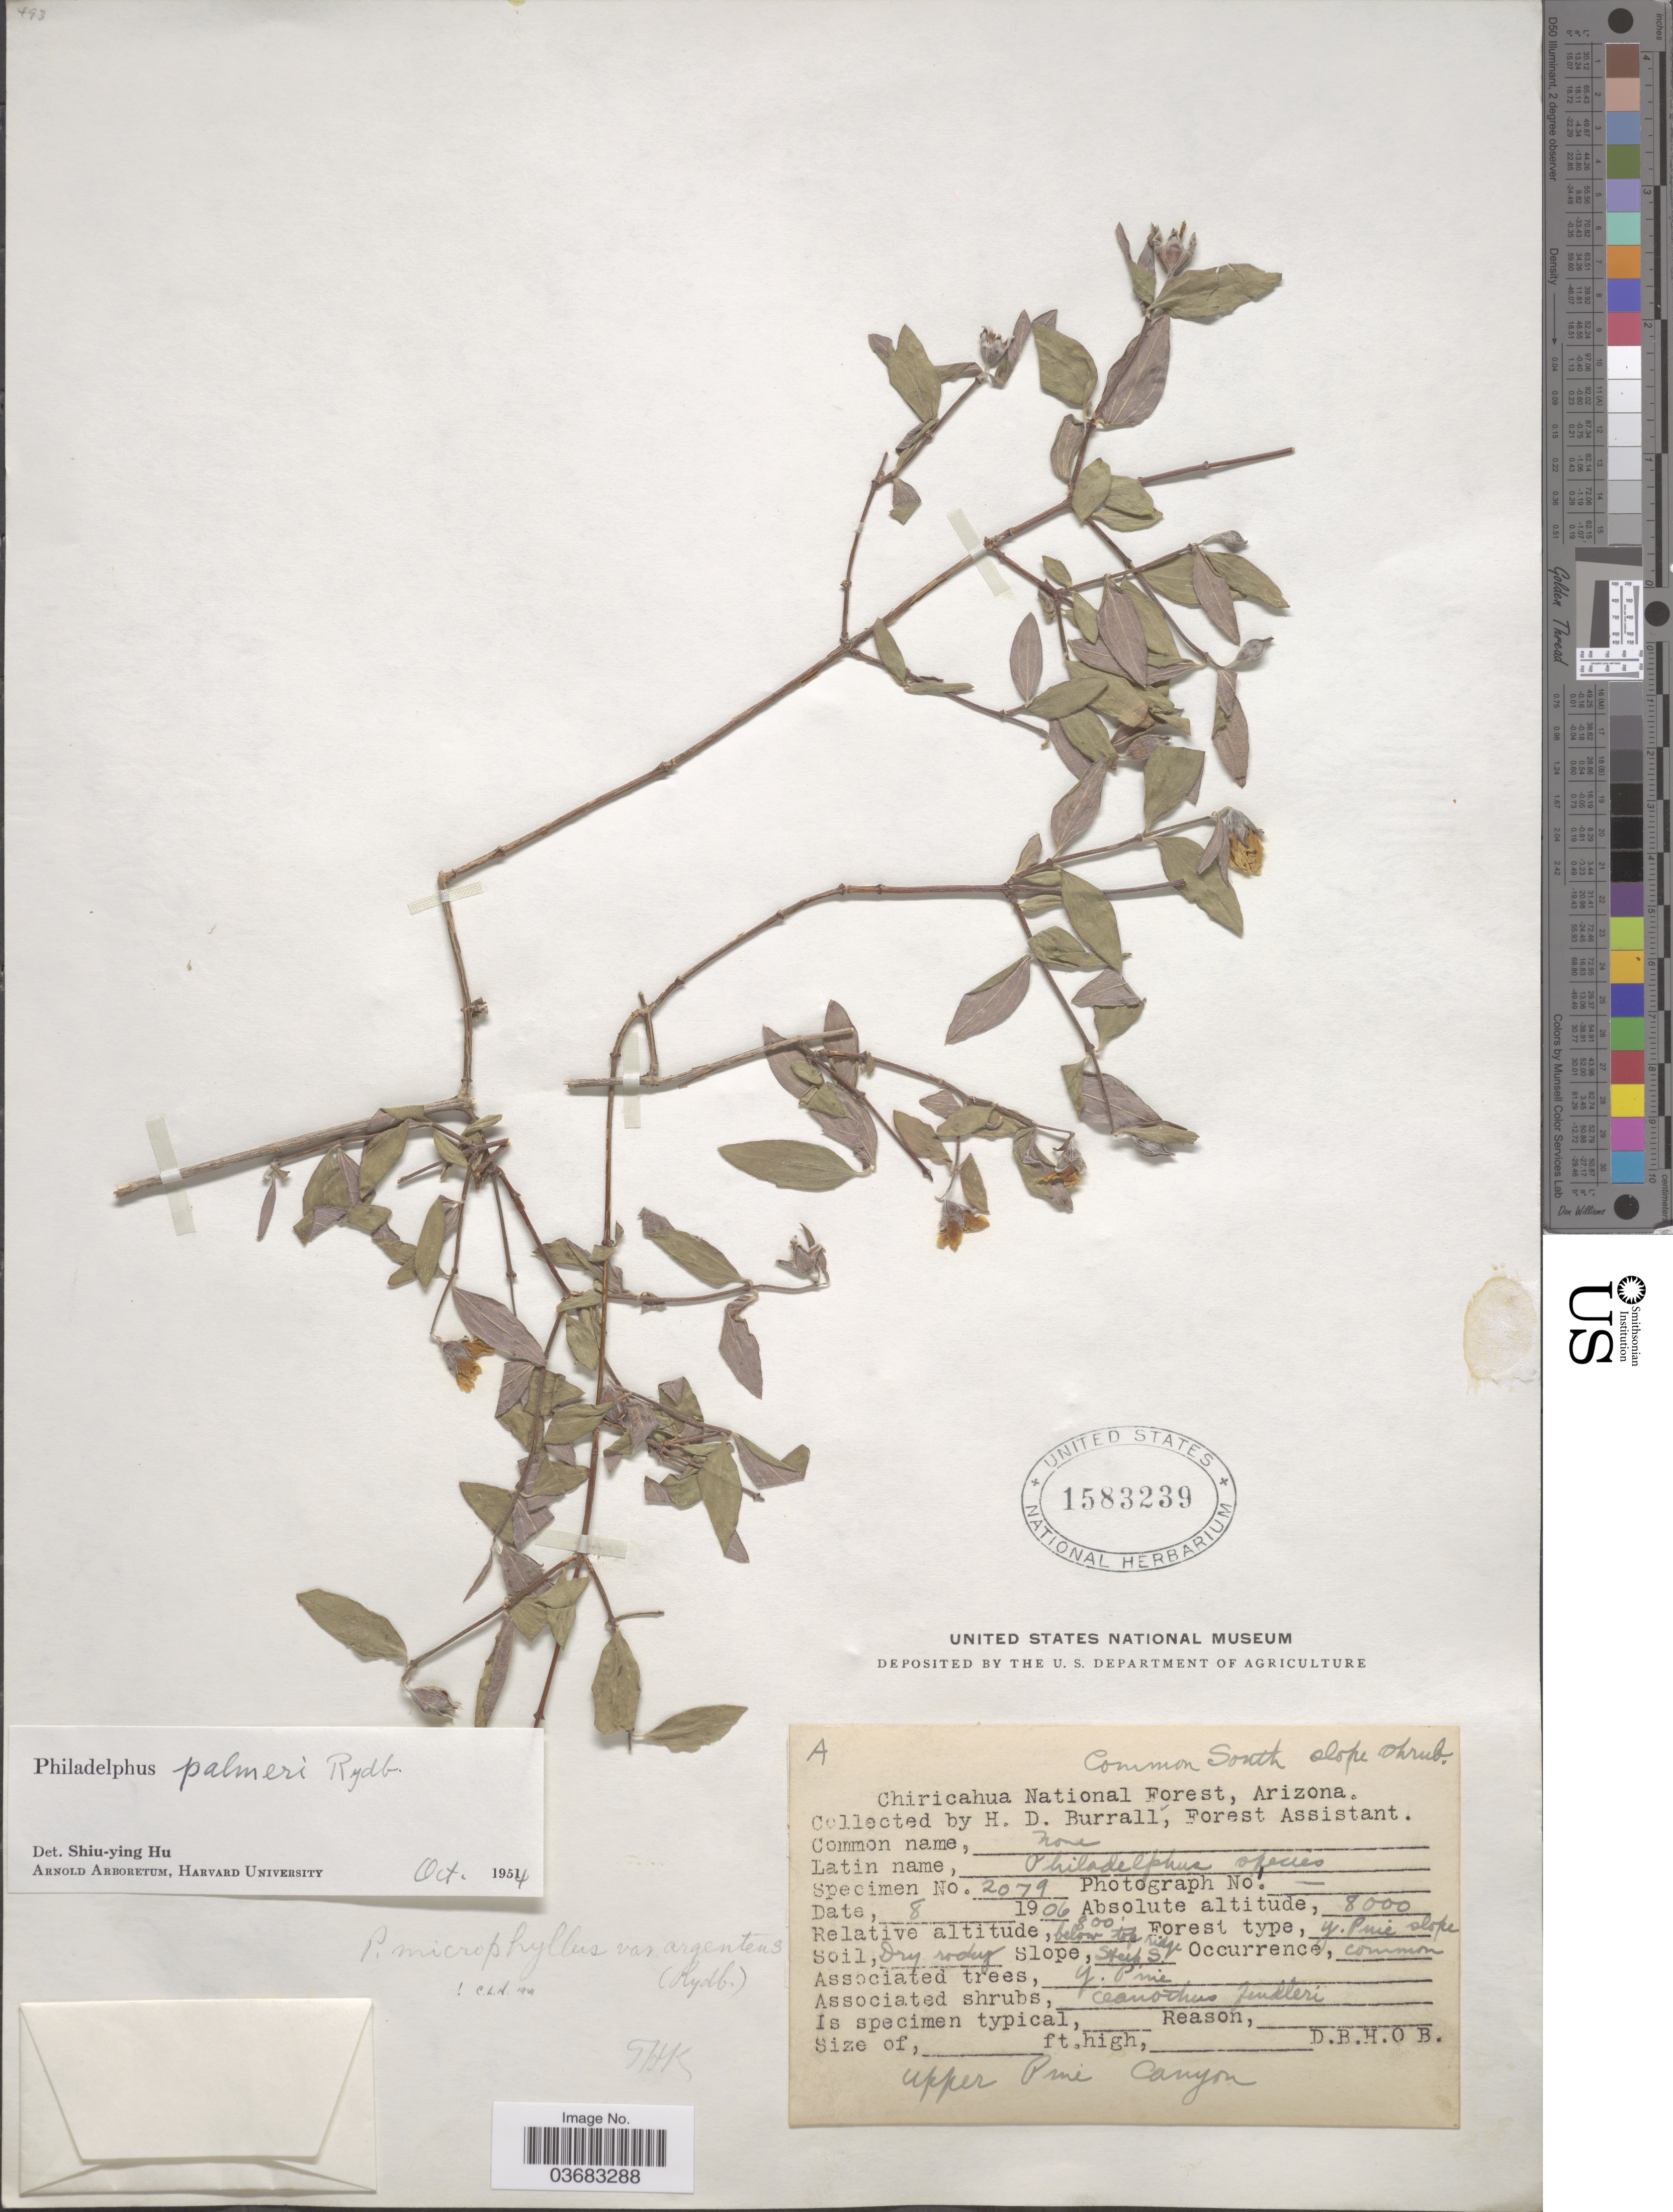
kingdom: Plantae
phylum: Tracheophyta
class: Magnoliopsida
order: Cornales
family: Hydrangeaceae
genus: Philadelphus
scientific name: Philadelphus palmeri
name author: Rydb.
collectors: H. Burrall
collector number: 2079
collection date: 1906-08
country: United States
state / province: Arizona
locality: Common South slope. Chiricahua National Forest. Upper Pine Canyon.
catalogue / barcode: US 1583239